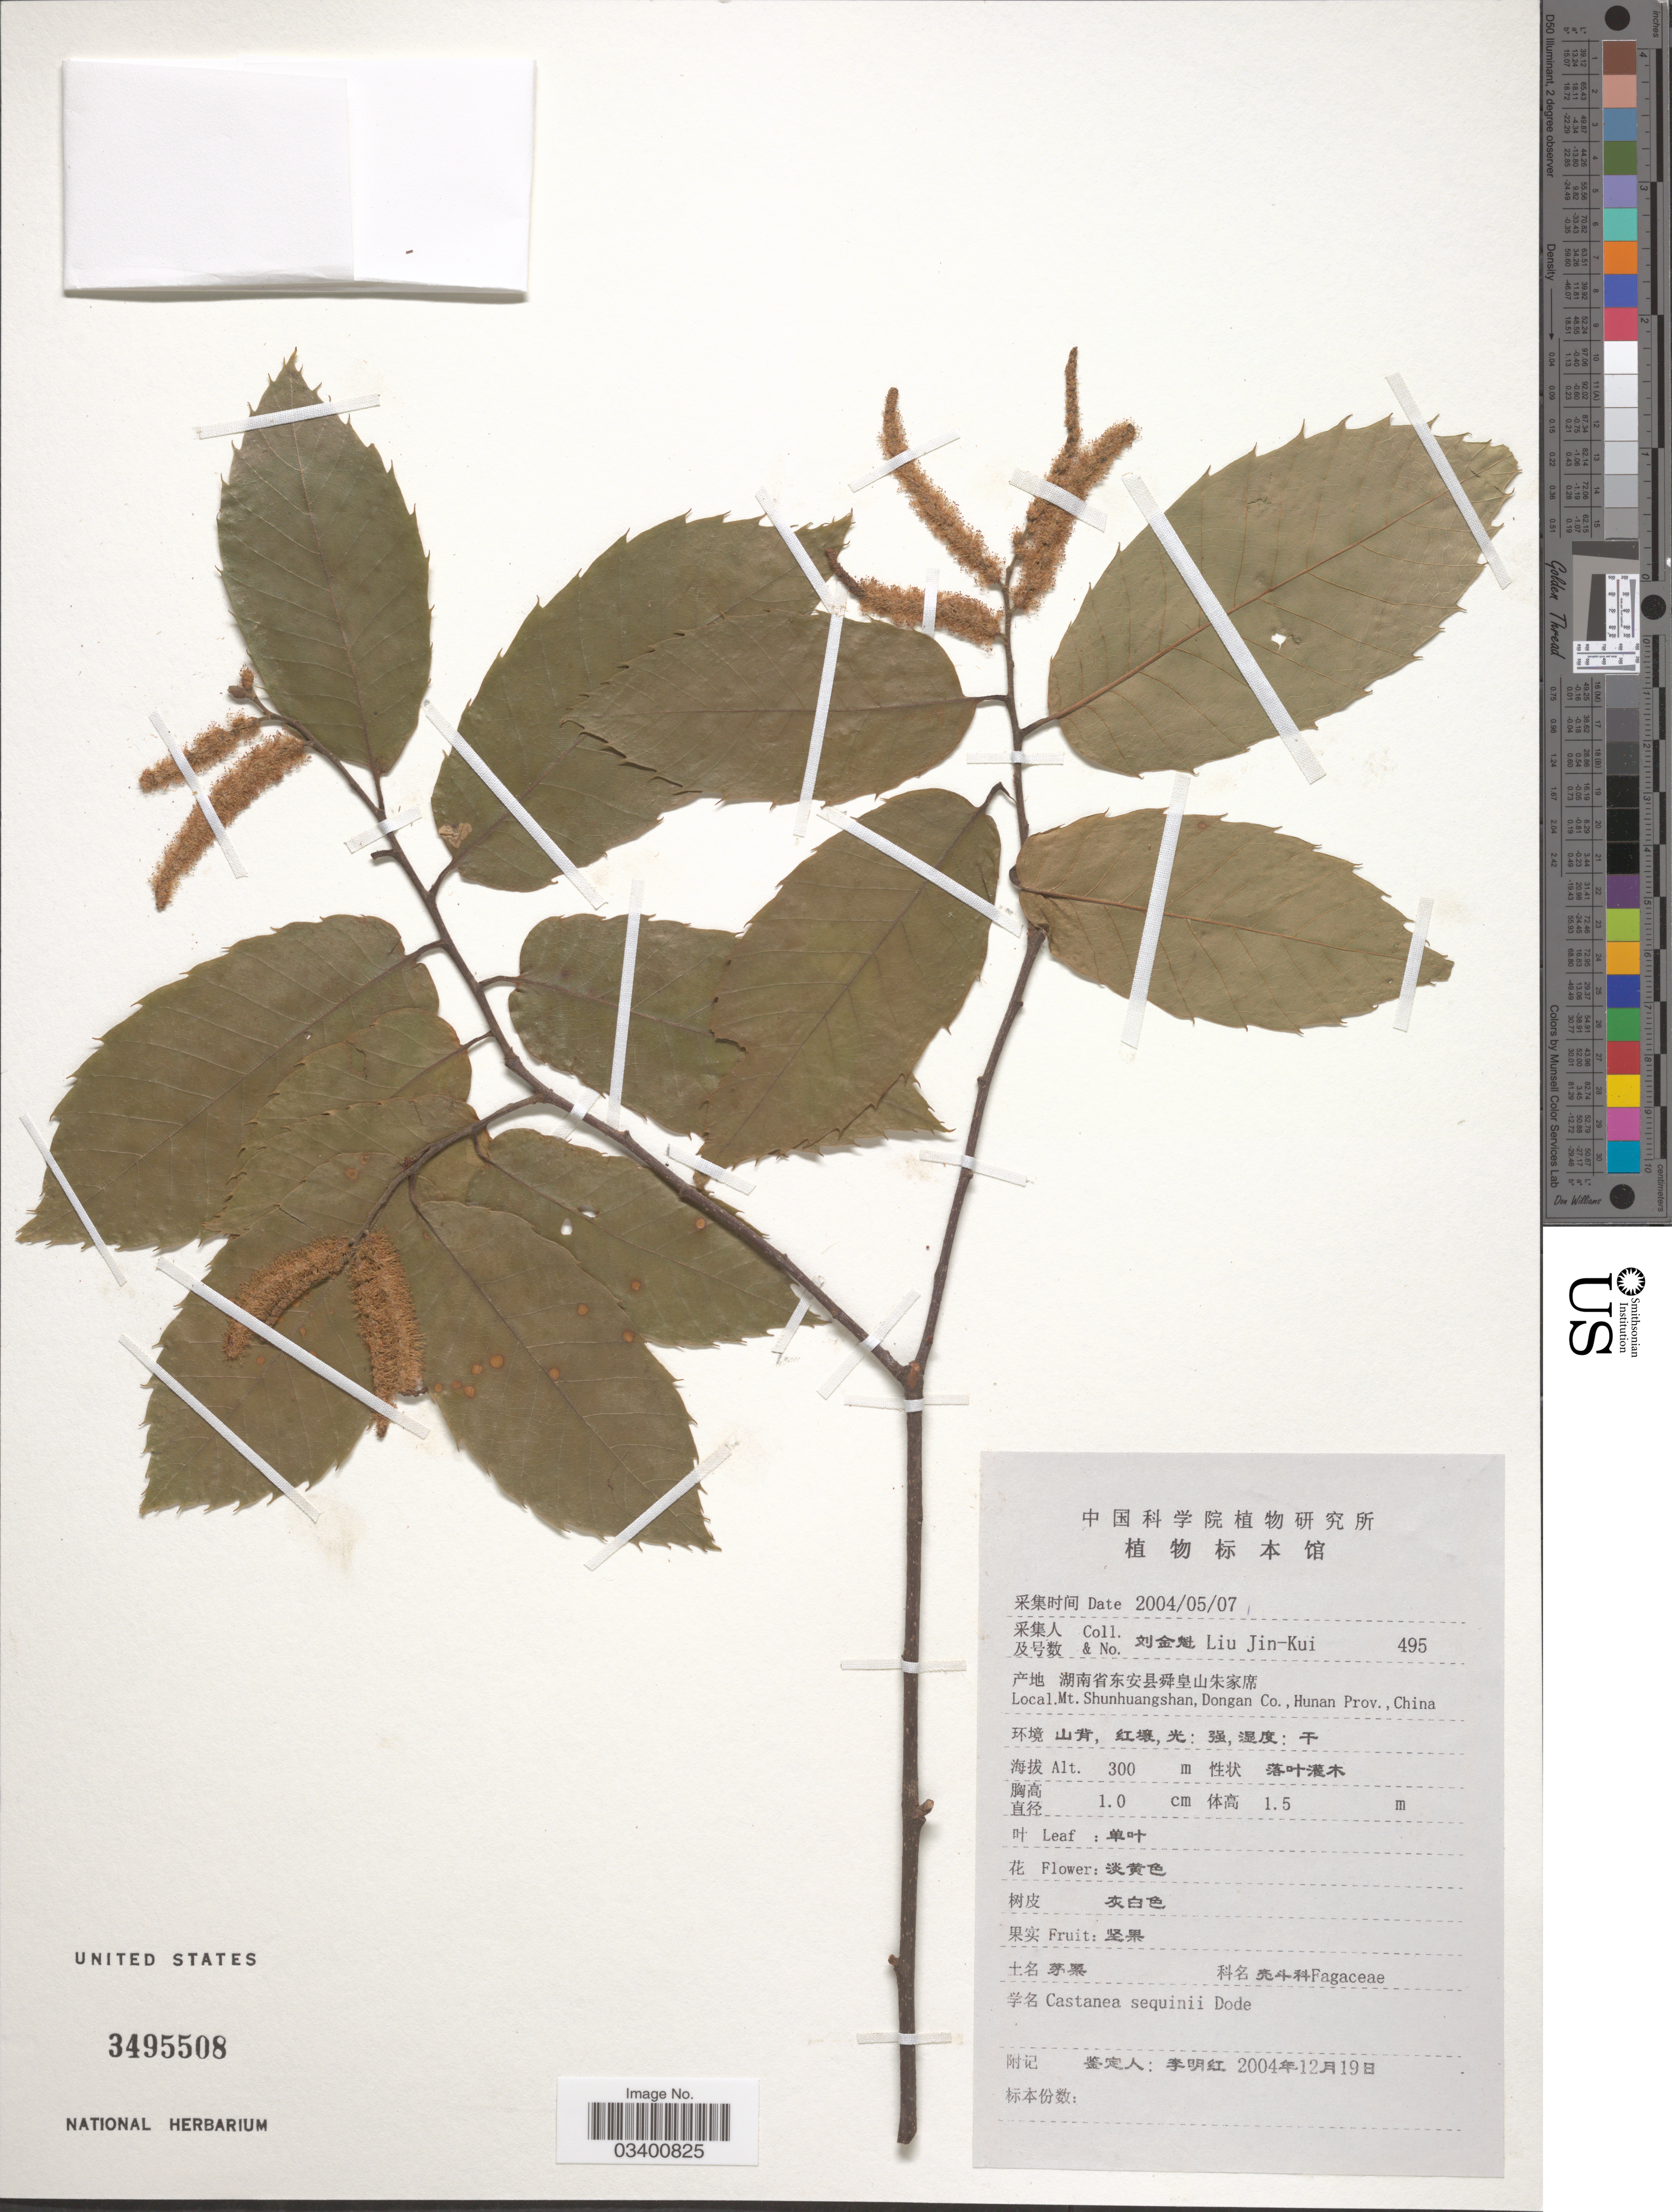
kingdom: Plantae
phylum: Tracheophyta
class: Magnoliopsida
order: Fagales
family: Fagaceae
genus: Castanea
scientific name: Castanea seguinii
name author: Dode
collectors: Liu Jin-Kui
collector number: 495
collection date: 2004-05-07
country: China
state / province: Hunan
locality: Mt. Shunhuangshan, Dongan Co.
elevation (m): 300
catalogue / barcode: US 3495508